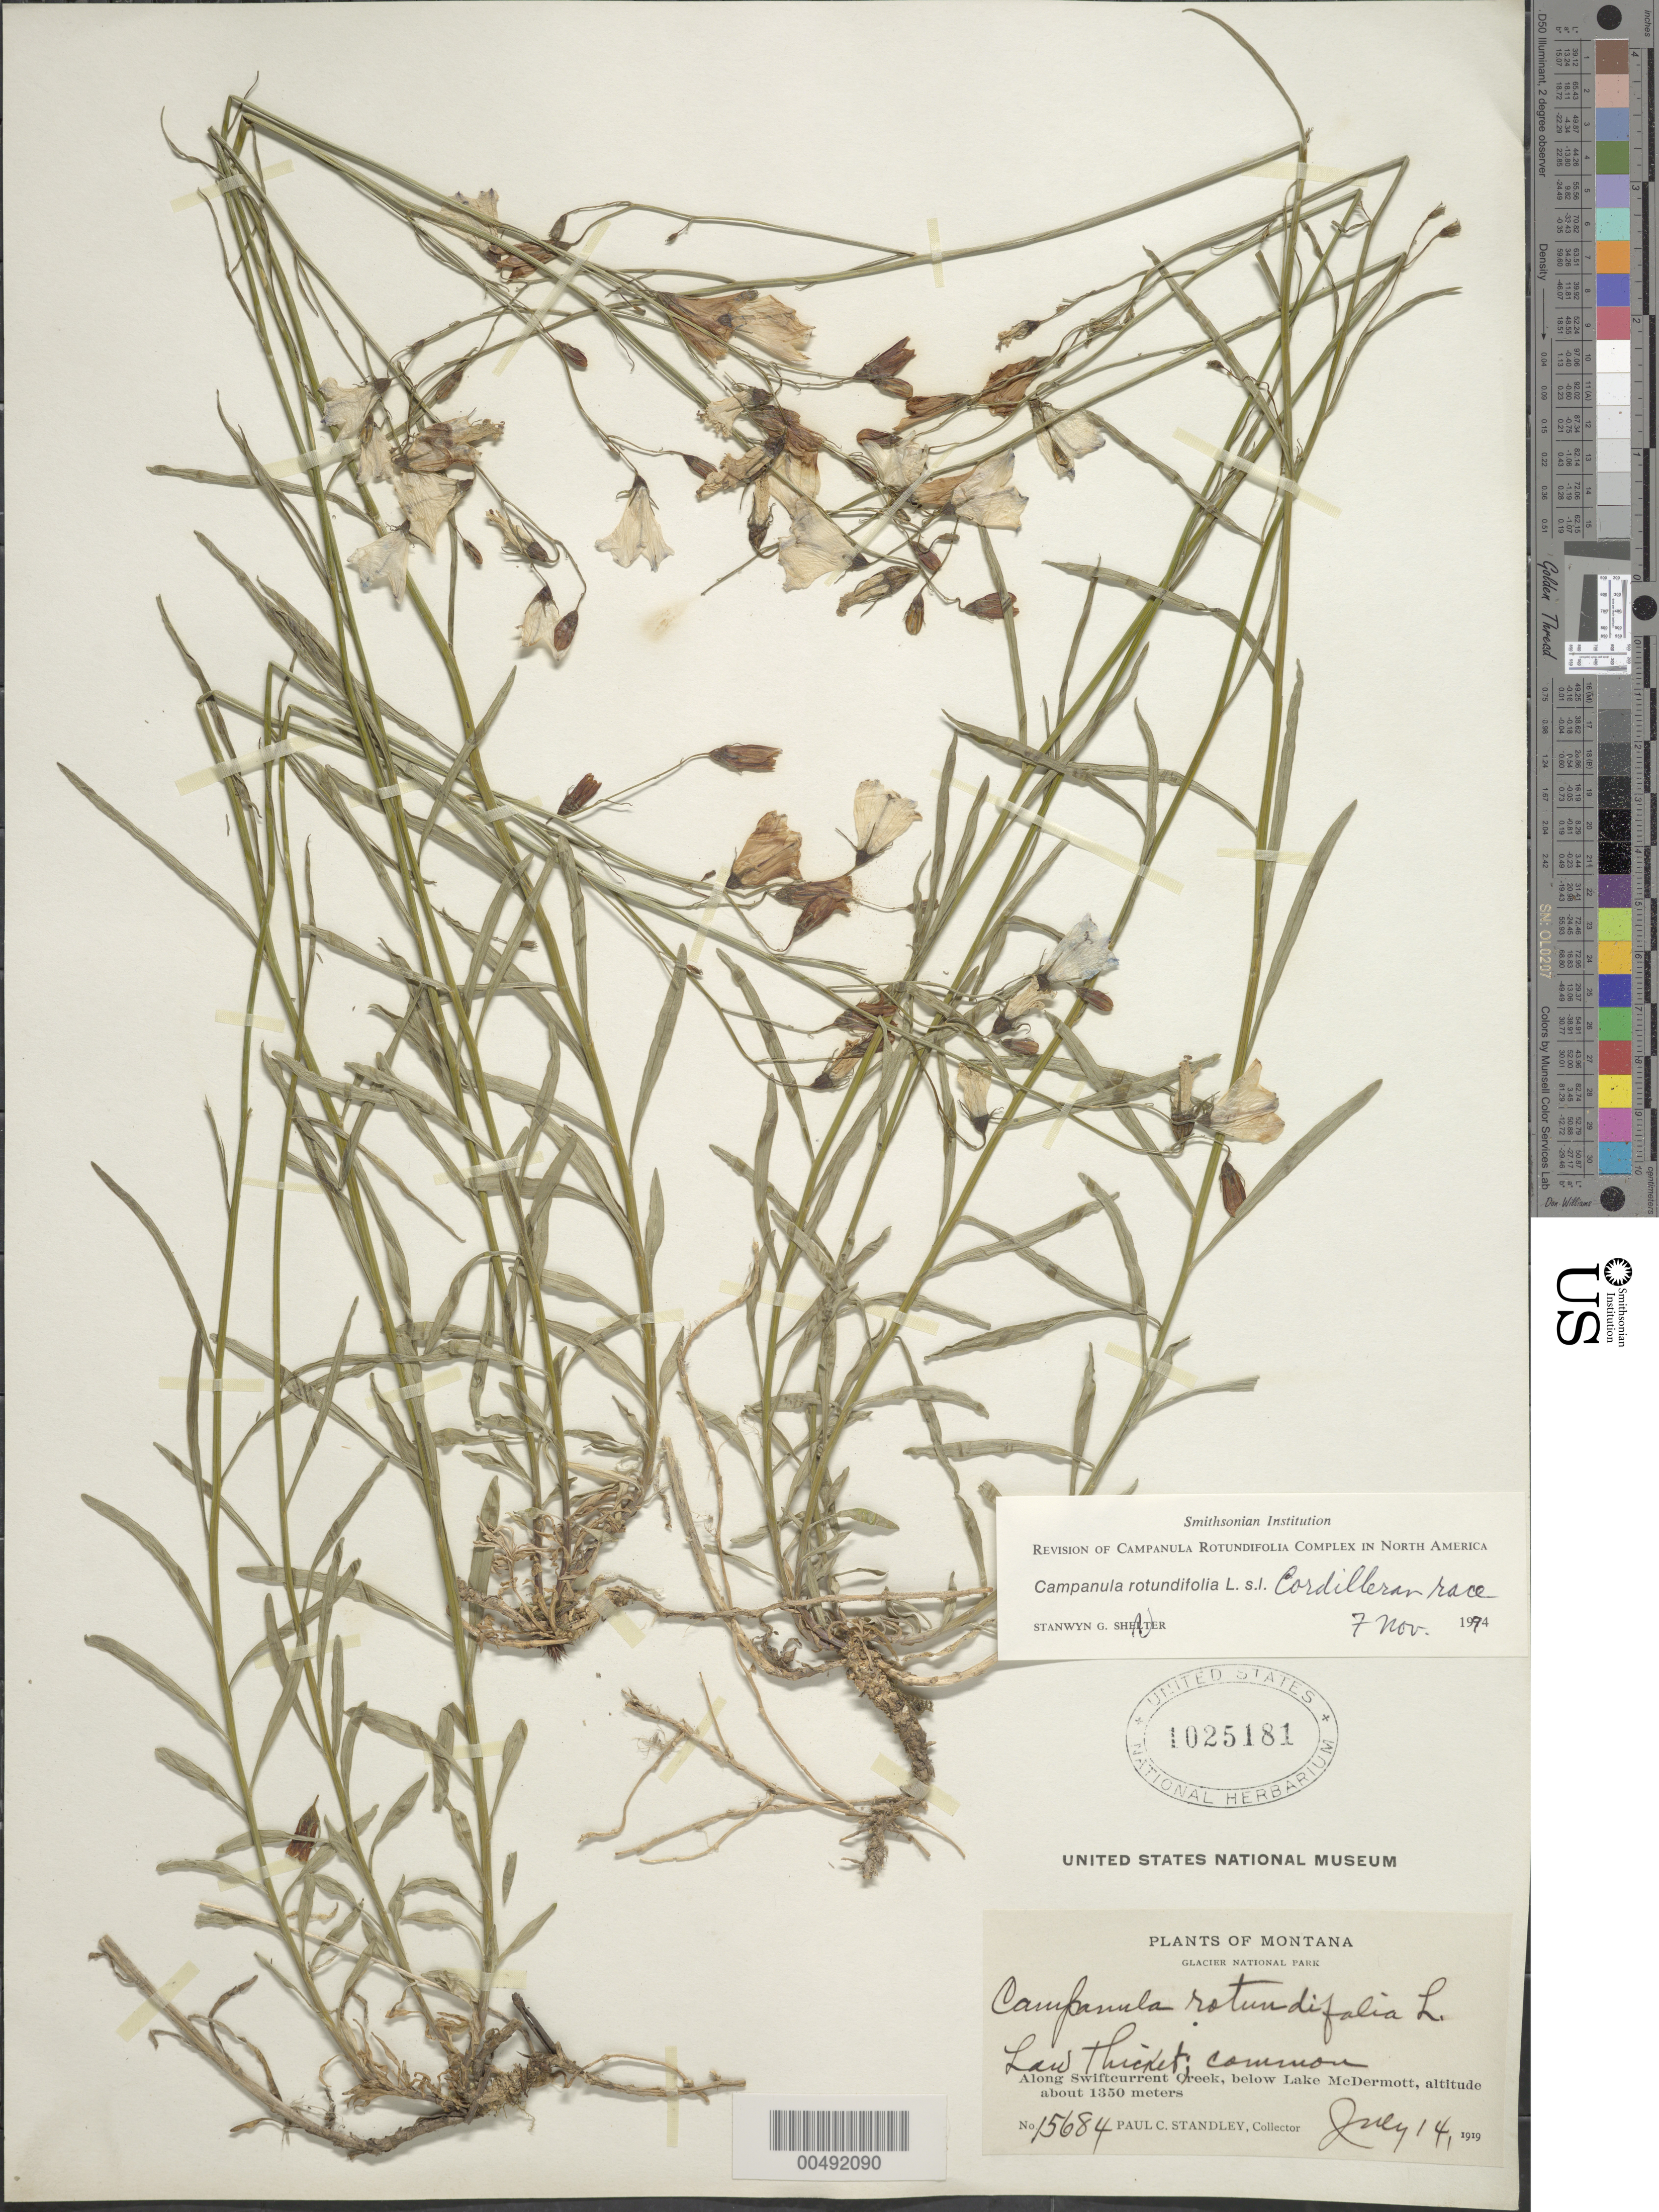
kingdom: Plantae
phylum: Tracheophyta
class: Magnoliopsida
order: Asterales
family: Campanulaceae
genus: Campanula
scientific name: Campanula rotundifolia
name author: L.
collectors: P. C. Standley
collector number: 15684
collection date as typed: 14 Jul 1919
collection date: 1919-07-14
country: United States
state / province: Montana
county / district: Flathead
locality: Glacier National Park, along Swiftcurrent Creek, below Lake McDermott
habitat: low thicket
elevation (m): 1350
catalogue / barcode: US 1025181